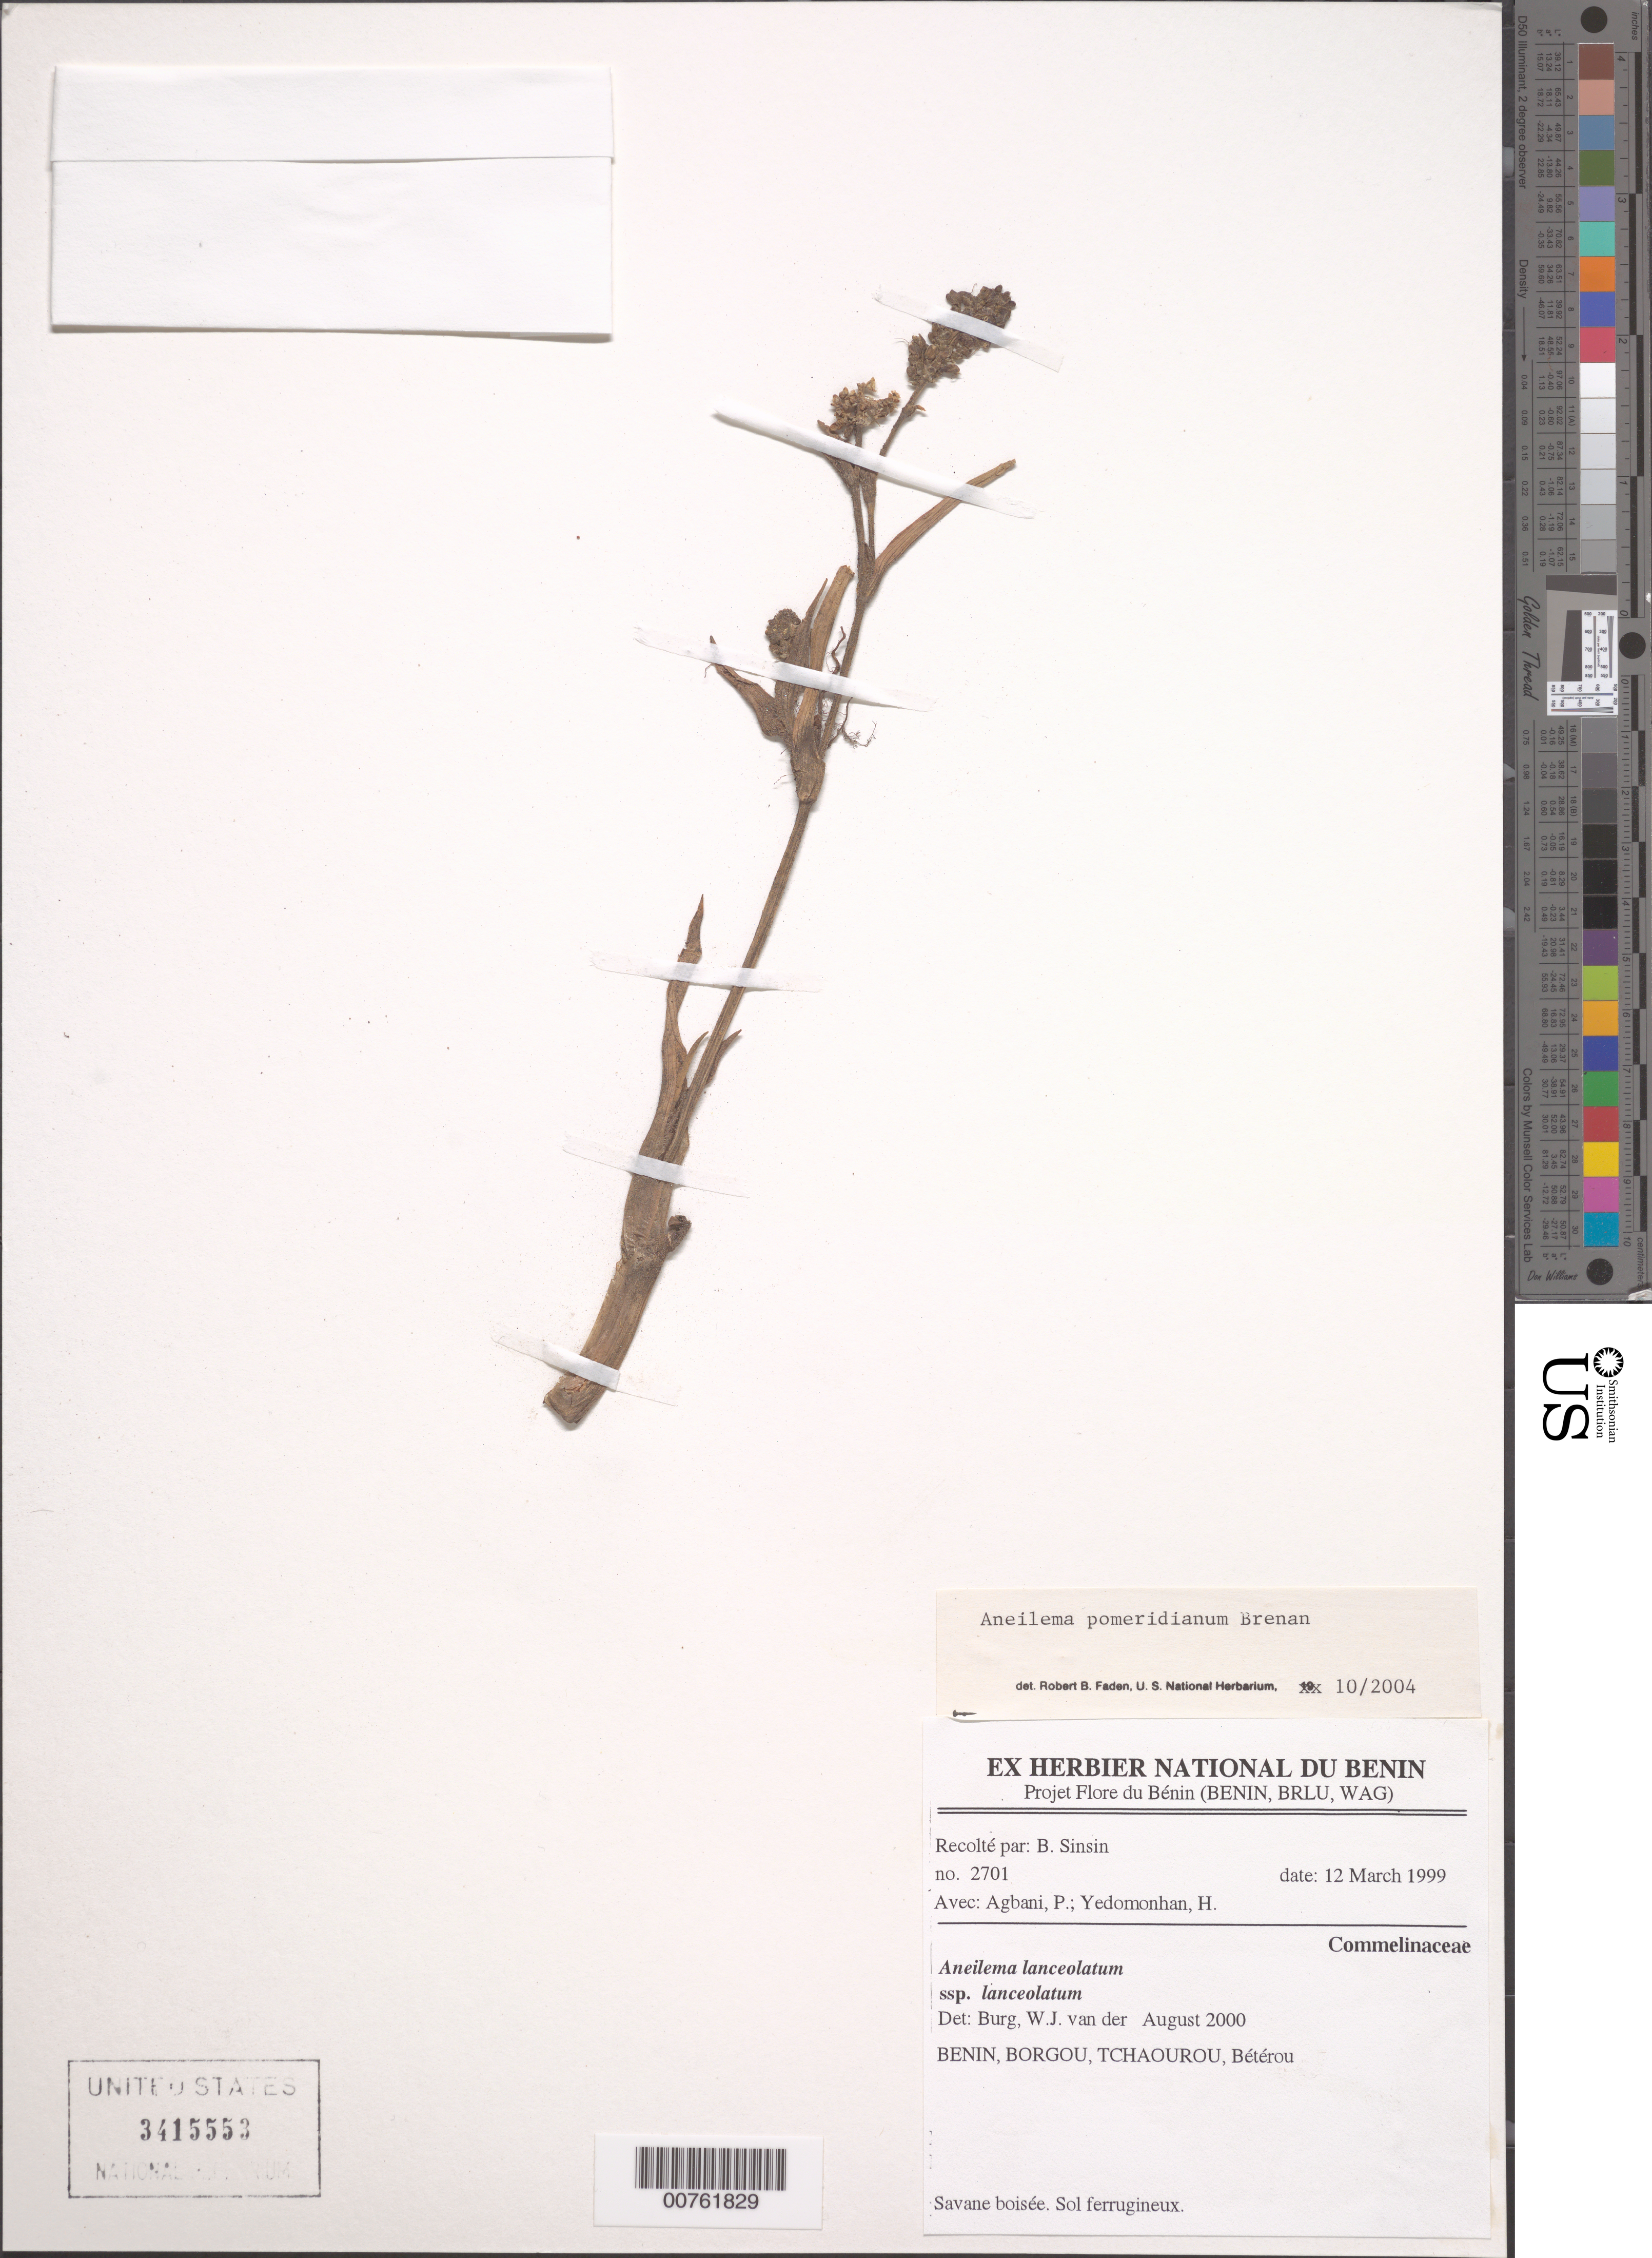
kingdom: Plantae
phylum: Tracheophyta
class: Liliopsida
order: Commelinales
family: Commelinaceae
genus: Aneilema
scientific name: Aneilema pomeridianum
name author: Stanfield & Brenan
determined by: Faden, Robert B., (US), Smithsonian Institution - National Museum of Natural History (UNITED STATES)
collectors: B. Sinsin, P. Agbani & H. Yedomonhan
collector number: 2701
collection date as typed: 12 Mar 1999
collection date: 1999-03-12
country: Benin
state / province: Borgou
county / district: Tchaourou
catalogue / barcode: US 3415553